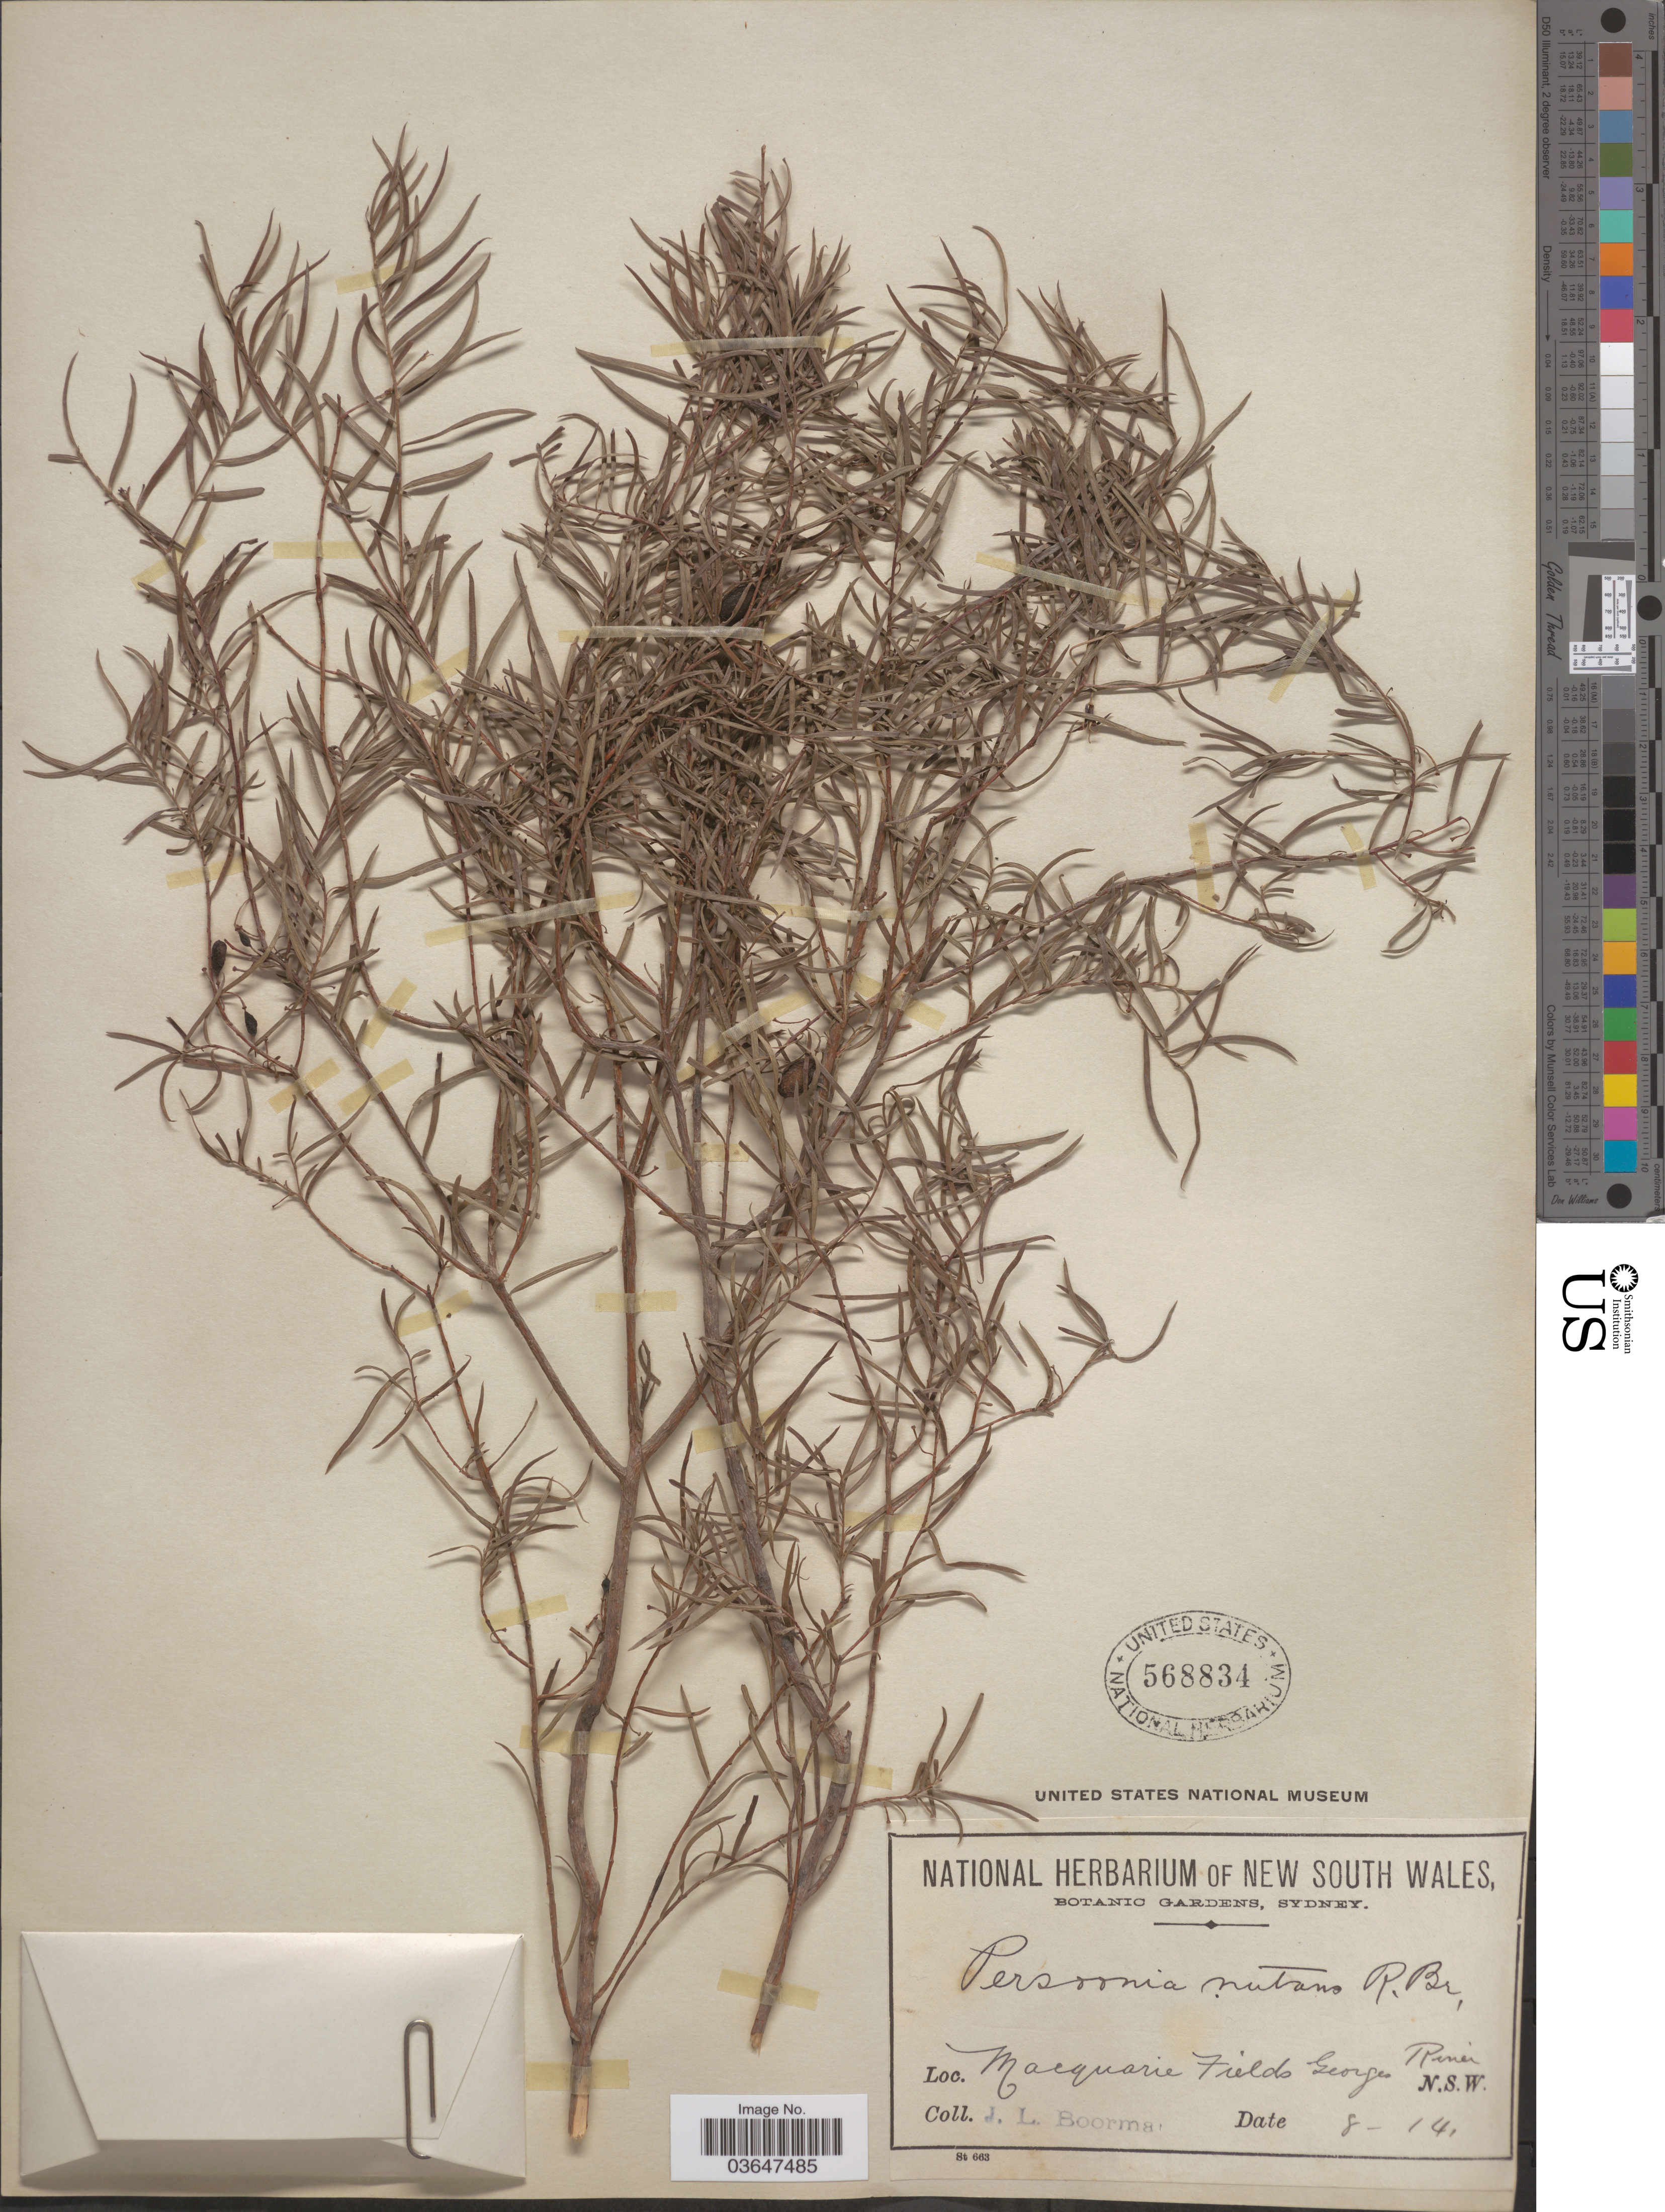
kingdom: Plantae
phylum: Tracheophyta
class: Magnoliopsida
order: Proteales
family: Proteaceae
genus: Persoonia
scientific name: Persoonia nutans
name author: R. Br.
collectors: J. Boorman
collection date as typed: Transcribed d/m/y: /8/14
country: Australia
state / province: New South Wales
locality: Macquarie Fields. Georges River.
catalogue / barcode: US 568834